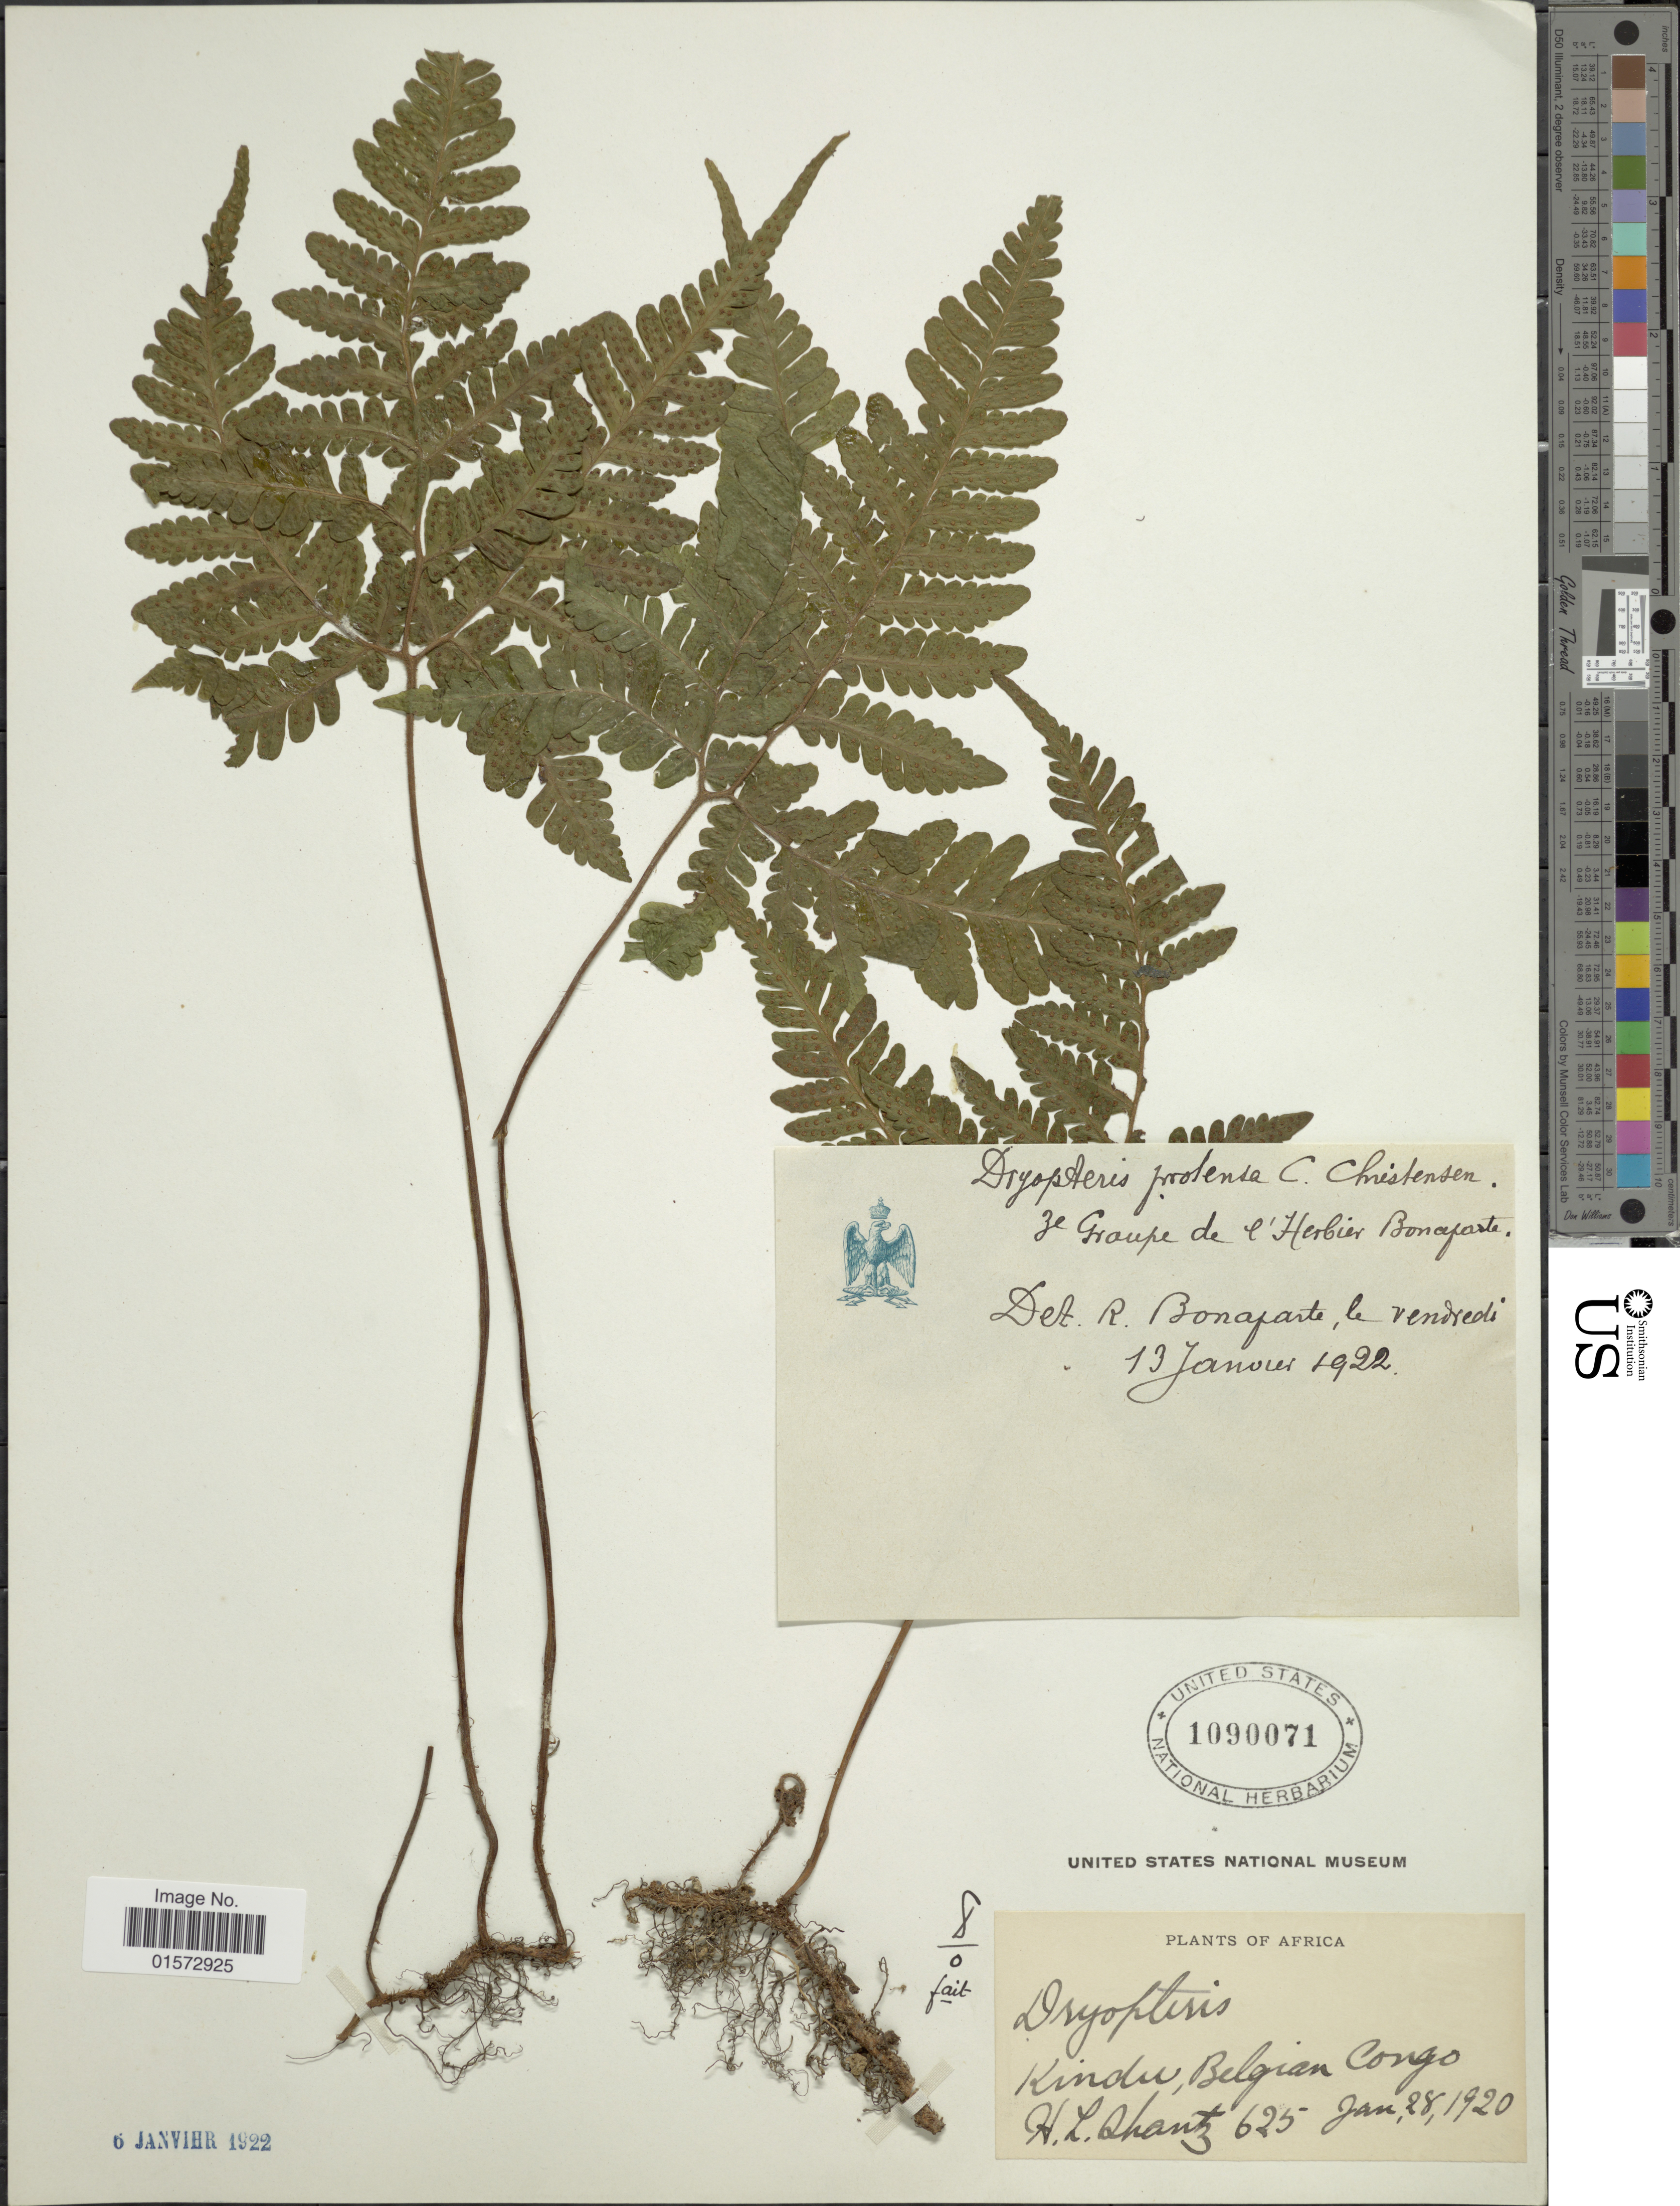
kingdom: Plantae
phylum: Tracheophyta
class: Polypodiopsida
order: Polypodiales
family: Tectariaceae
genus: Triplophyllum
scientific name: Triplophyllum subquinquefidum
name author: (P. Beauv.) Pic. Serm.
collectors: H. Shantz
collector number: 625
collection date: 1920-01-28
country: Congo, Democratic Republic of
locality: Kindu, Belgian Congo, Africa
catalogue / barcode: US 1090071